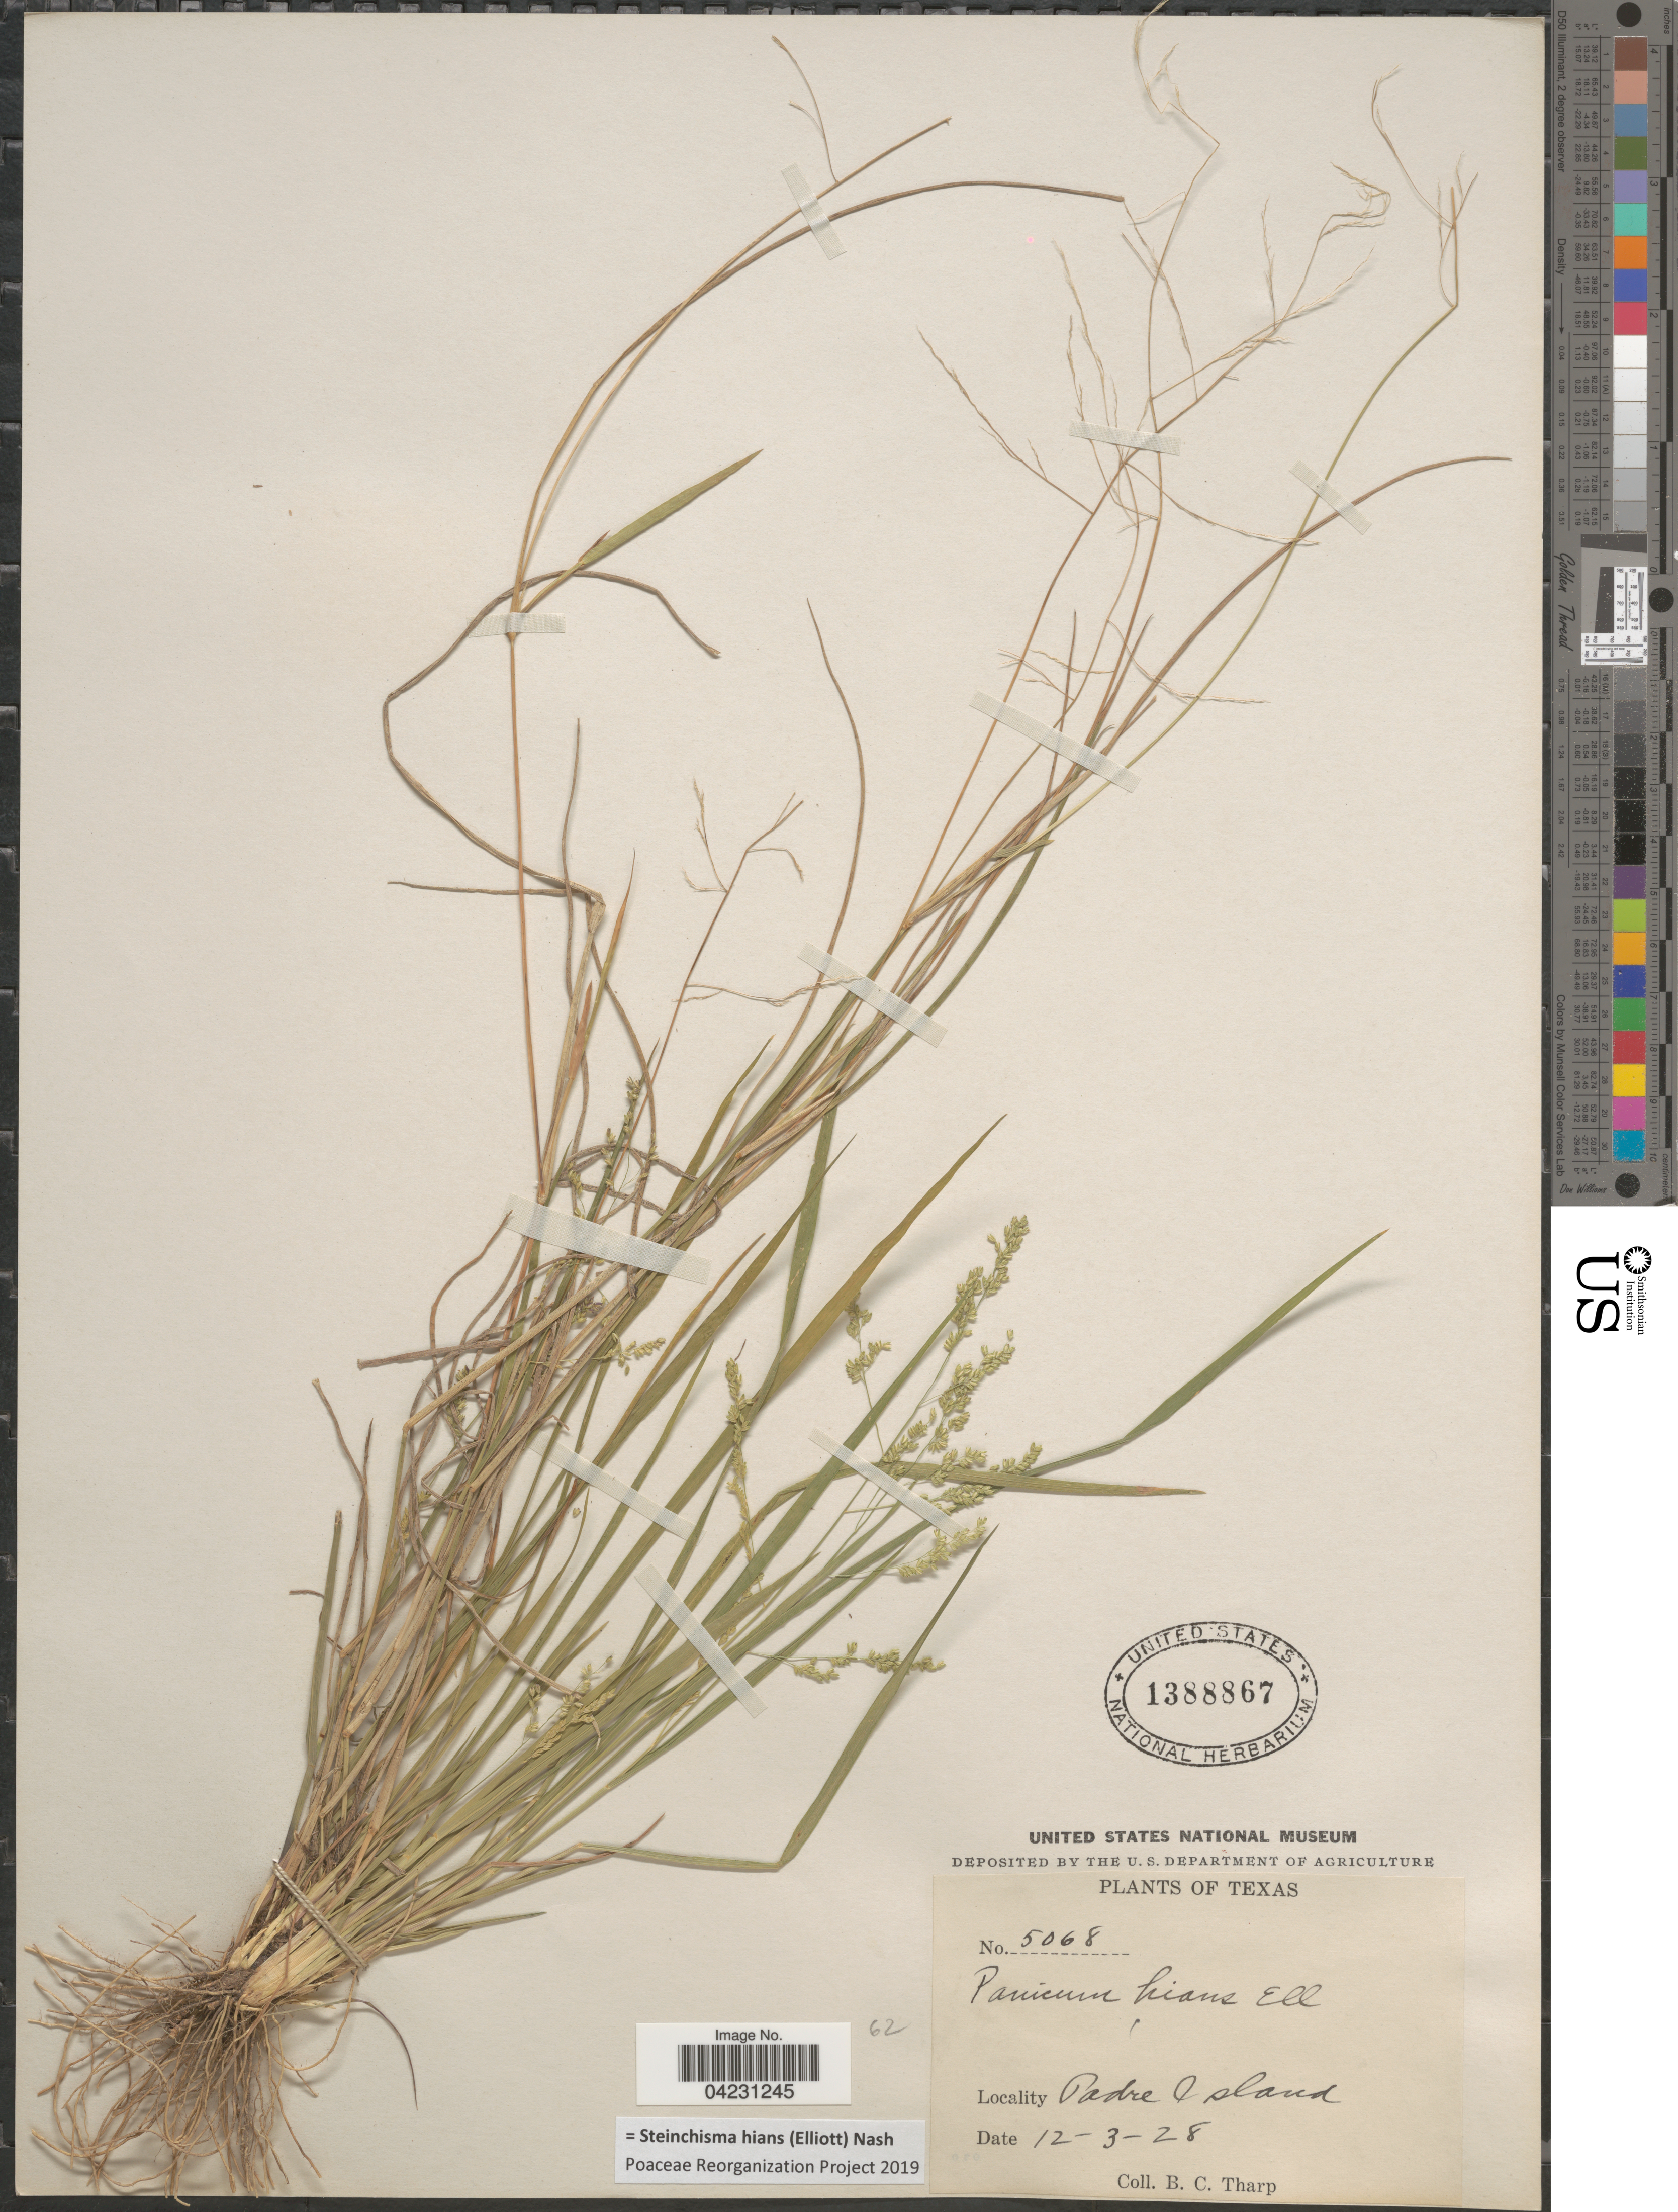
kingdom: Plantae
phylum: Tracheophyta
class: Liliopsida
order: Poales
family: Poaceae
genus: Steinchisma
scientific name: Steinchisma hians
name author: (Elliott) Nash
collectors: B. C. Tharp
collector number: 5068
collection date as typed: Transcribed d/m/y: 3/12/28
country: United States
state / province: Texas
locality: Padre Island.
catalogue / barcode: US 1388867